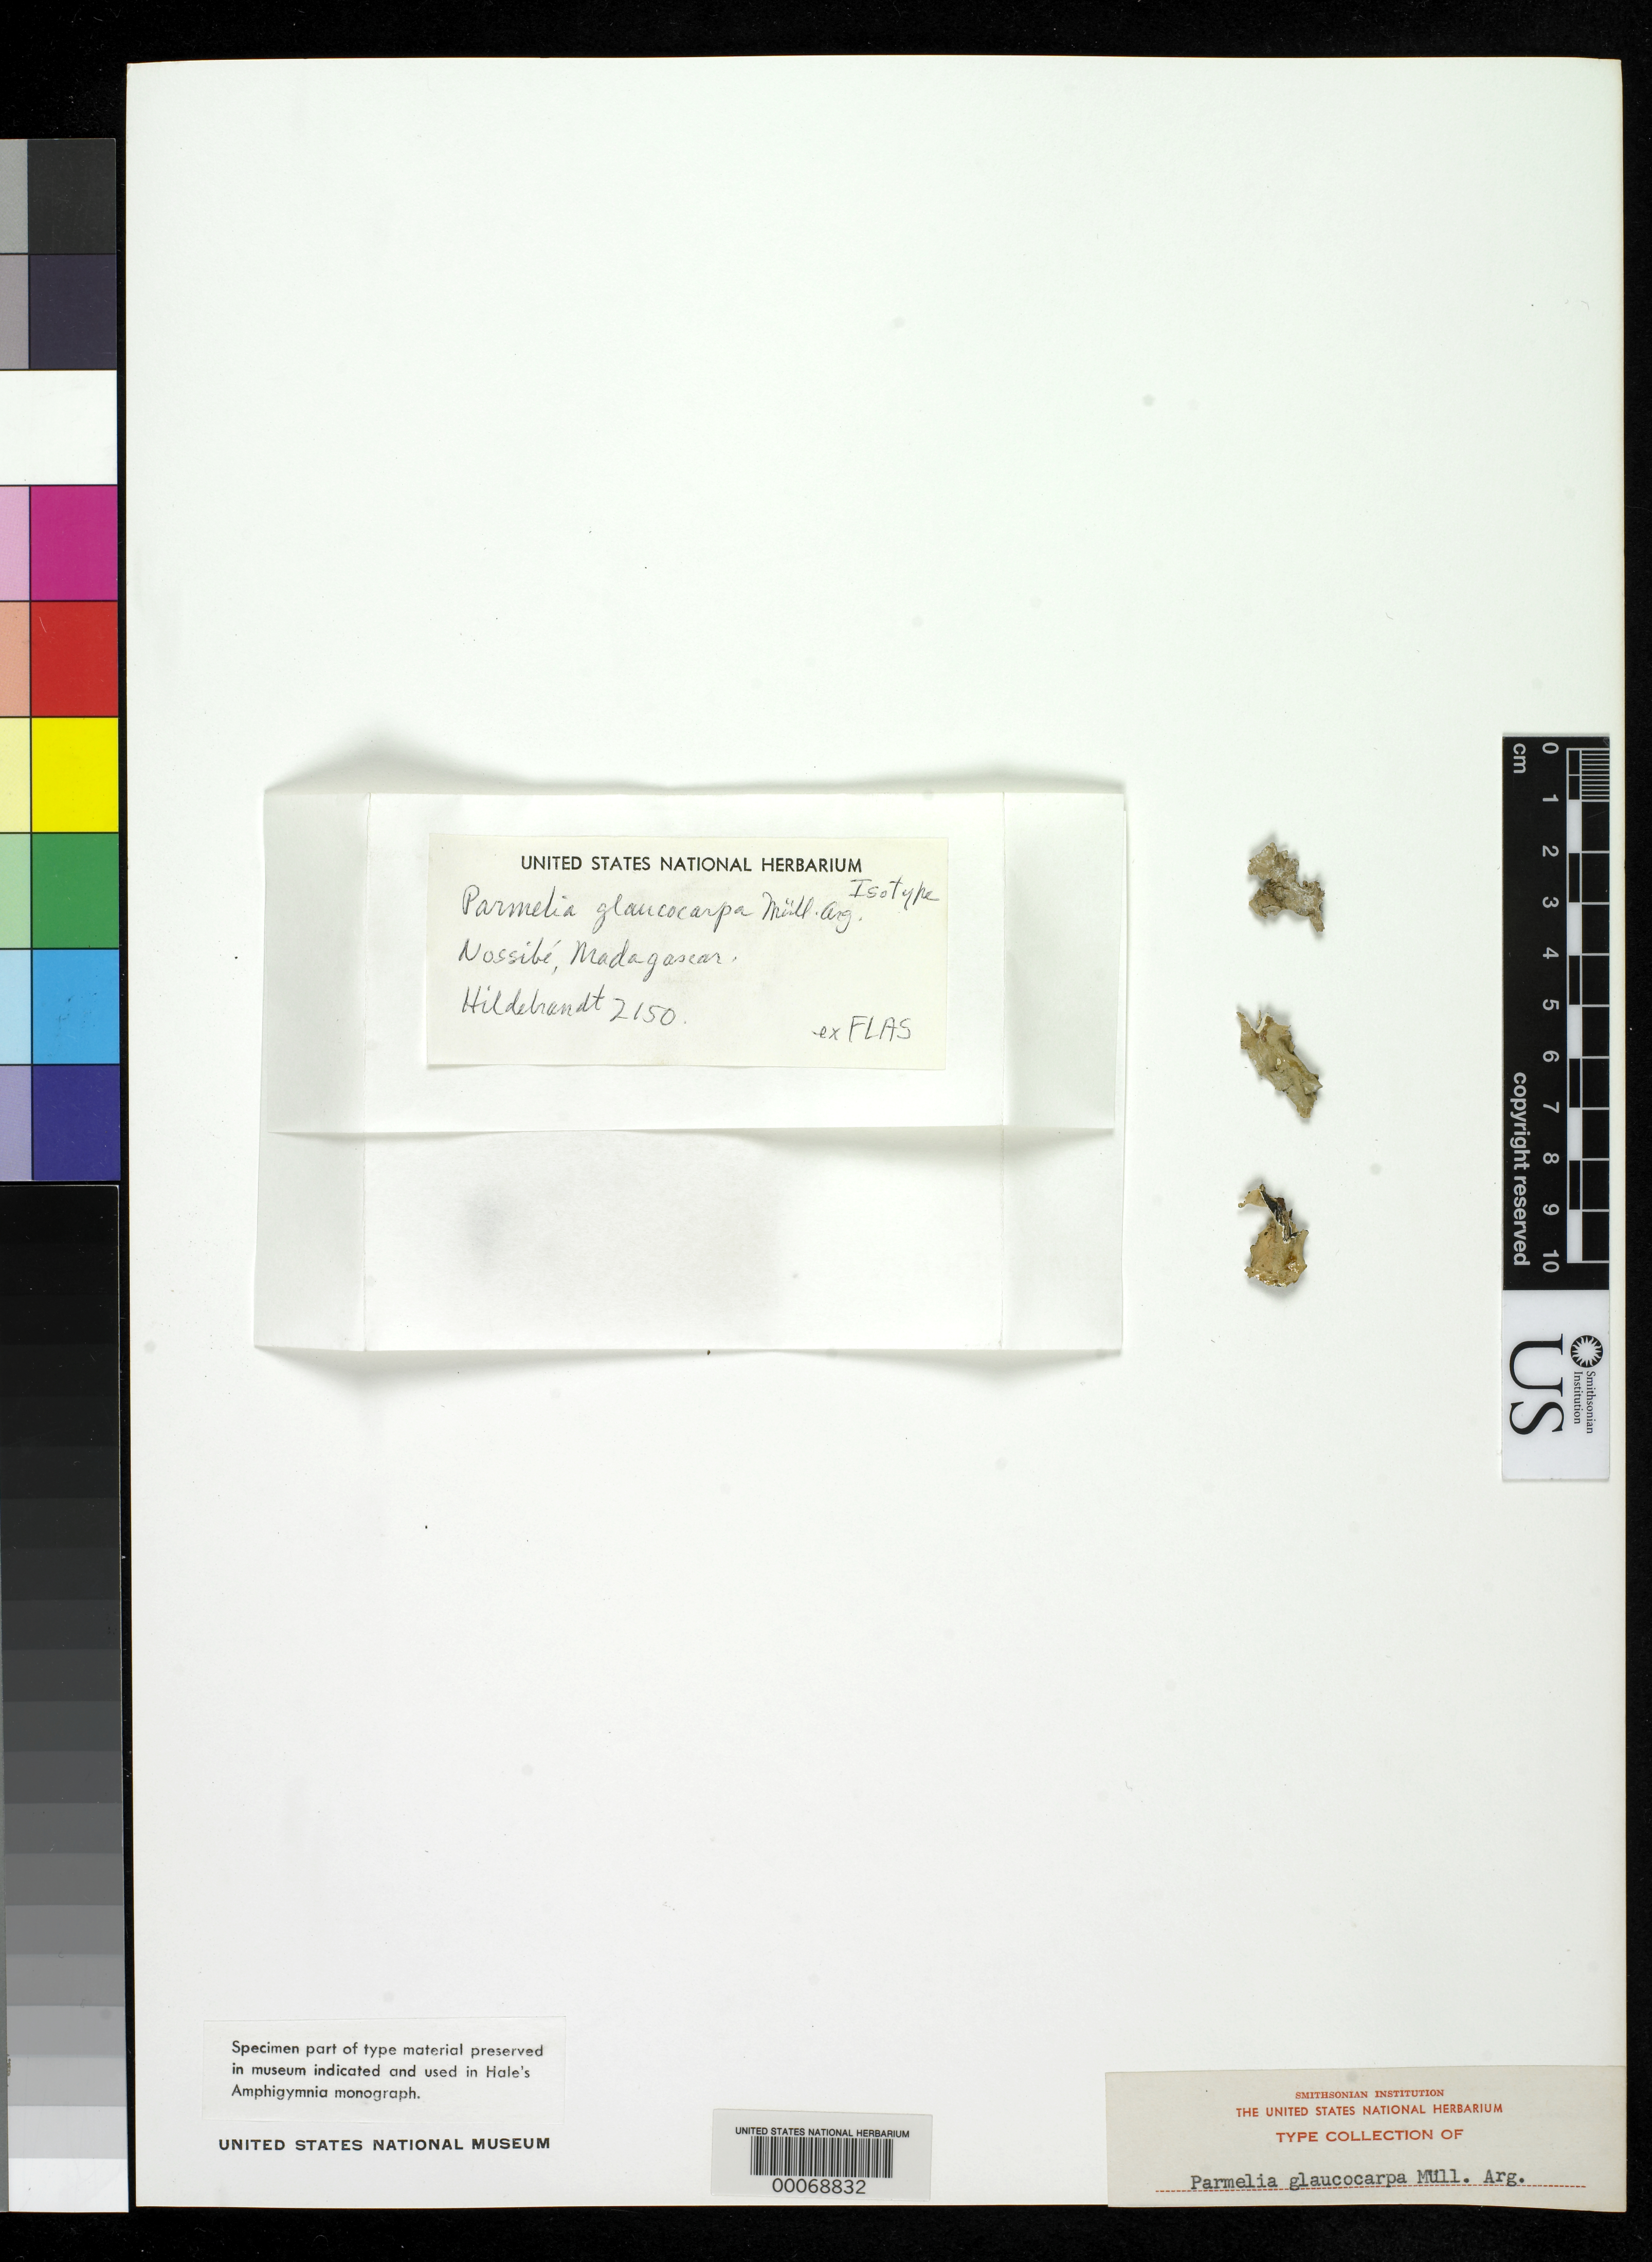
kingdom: Fungi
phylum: Ascomycota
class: Lecanoromycetes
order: Lecanorales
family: Parmeliaceae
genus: Parmelia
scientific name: Parmelia glaucocarpa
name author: Müll. Arg.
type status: Isotype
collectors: J. Hildebrandt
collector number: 2150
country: Madagascar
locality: Nossibe.